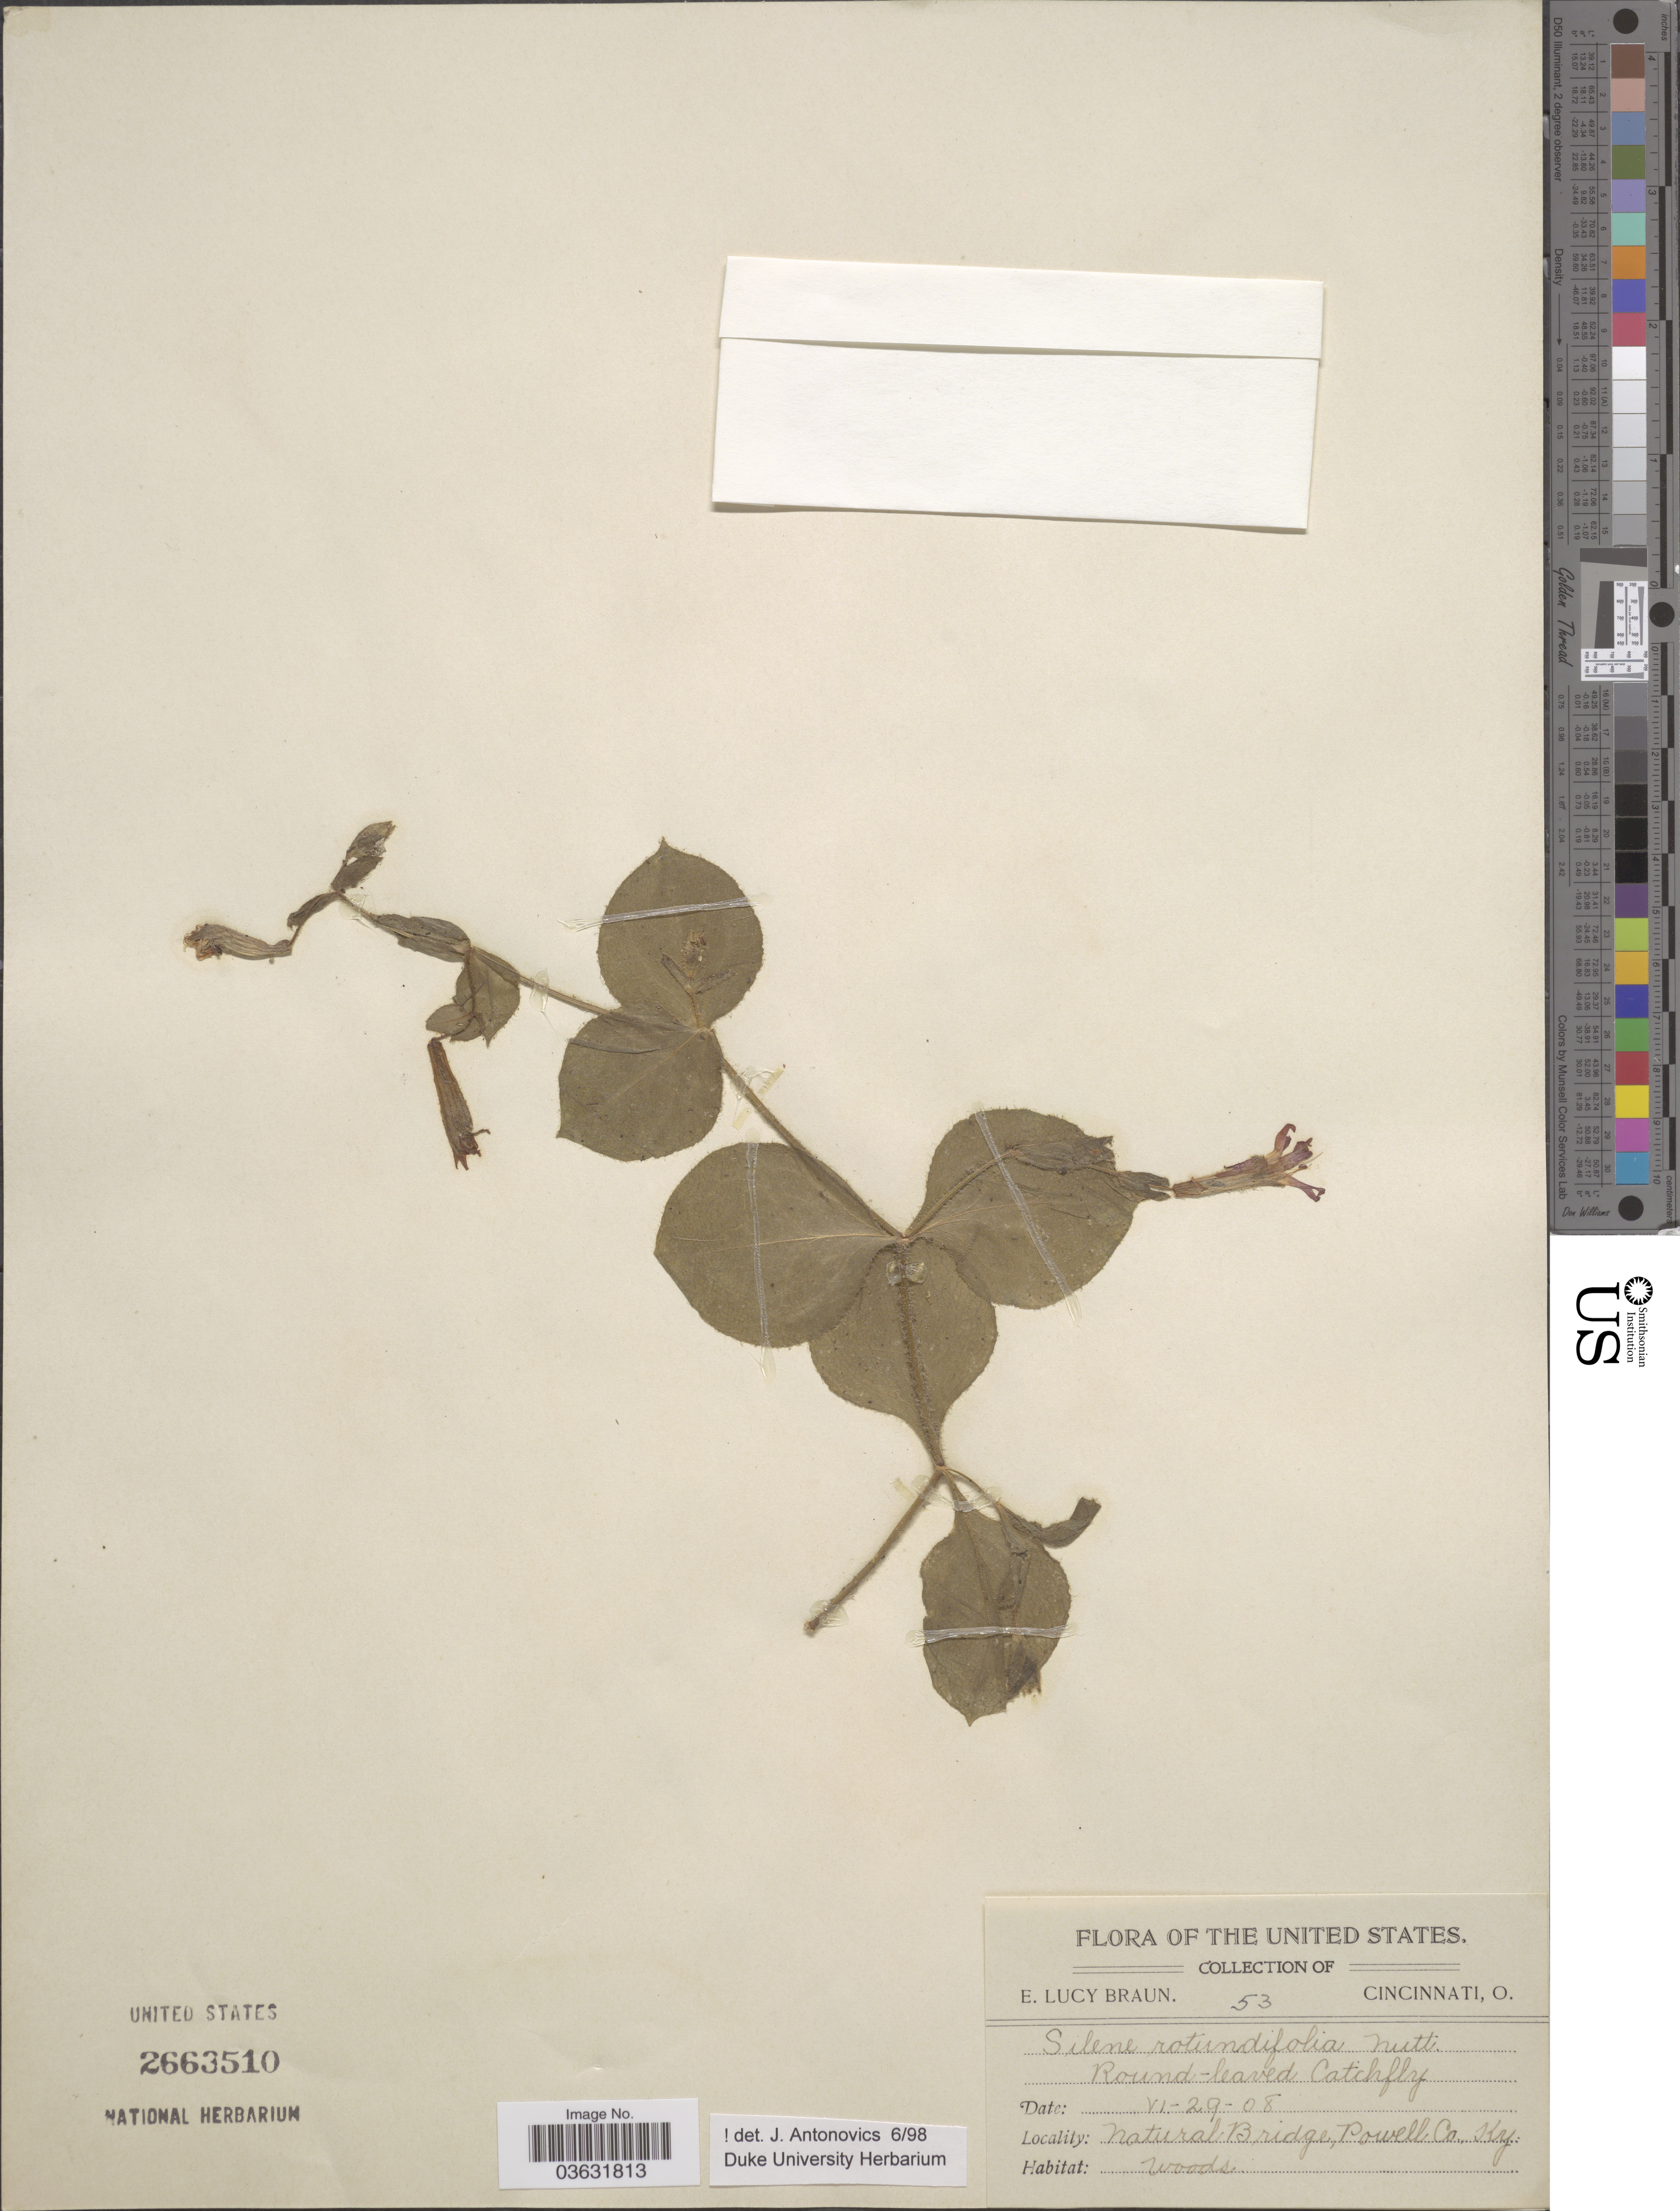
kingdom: Plantae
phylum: Tracheophyta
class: Magnoliopsida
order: Caryophyllales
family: Caryophyllaceae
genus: Silene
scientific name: Silene rotundifolia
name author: Nutt.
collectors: E. L. Braun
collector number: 53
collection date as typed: Transcribed d/m/y: 29/6/8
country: United States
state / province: Kentucky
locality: Natural Bridge, Powell Co.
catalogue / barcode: US 2663510